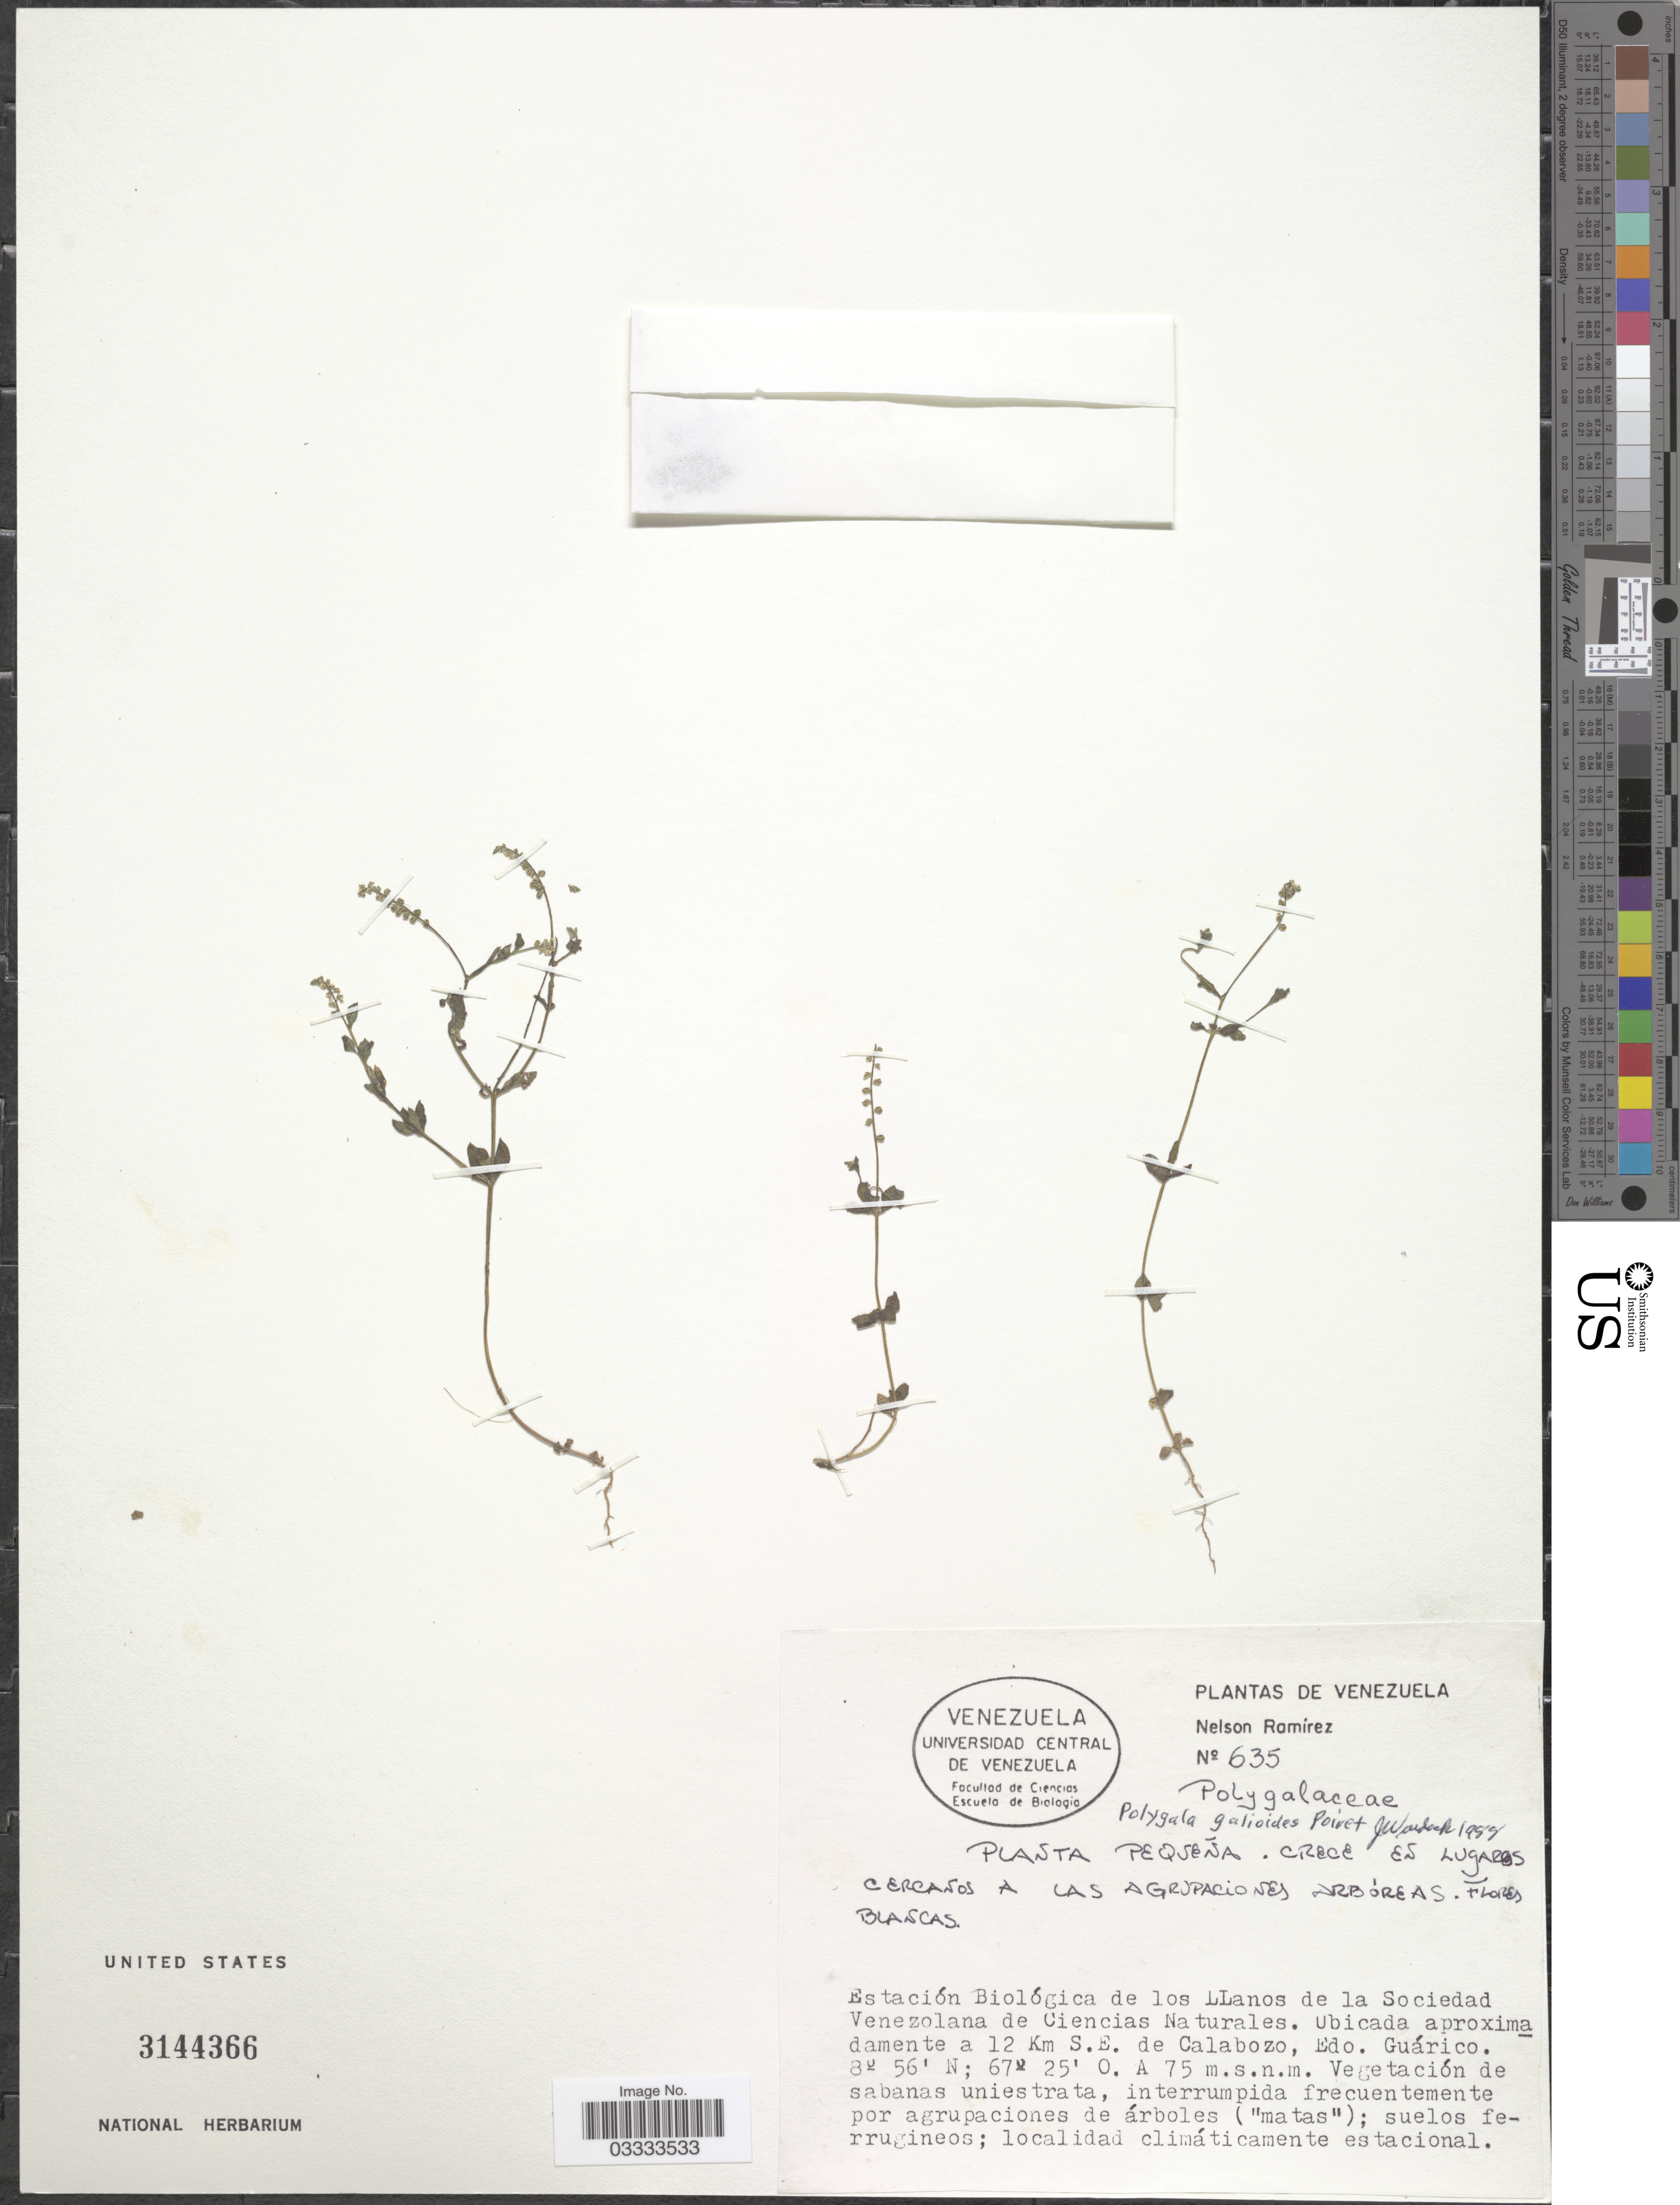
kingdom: Plantae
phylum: Tracheophyta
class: Magnoliopsida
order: Fabales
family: Polygalaceae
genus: Polygala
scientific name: Polygala galioides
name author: Poir.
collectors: N. Ramírez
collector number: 635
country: Venezuela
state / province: Guárico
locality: Estación Biológica de los Llanos de la Sociedad Venezolana de Ciencias Naturales.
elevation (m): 75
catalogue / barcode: US 3144366